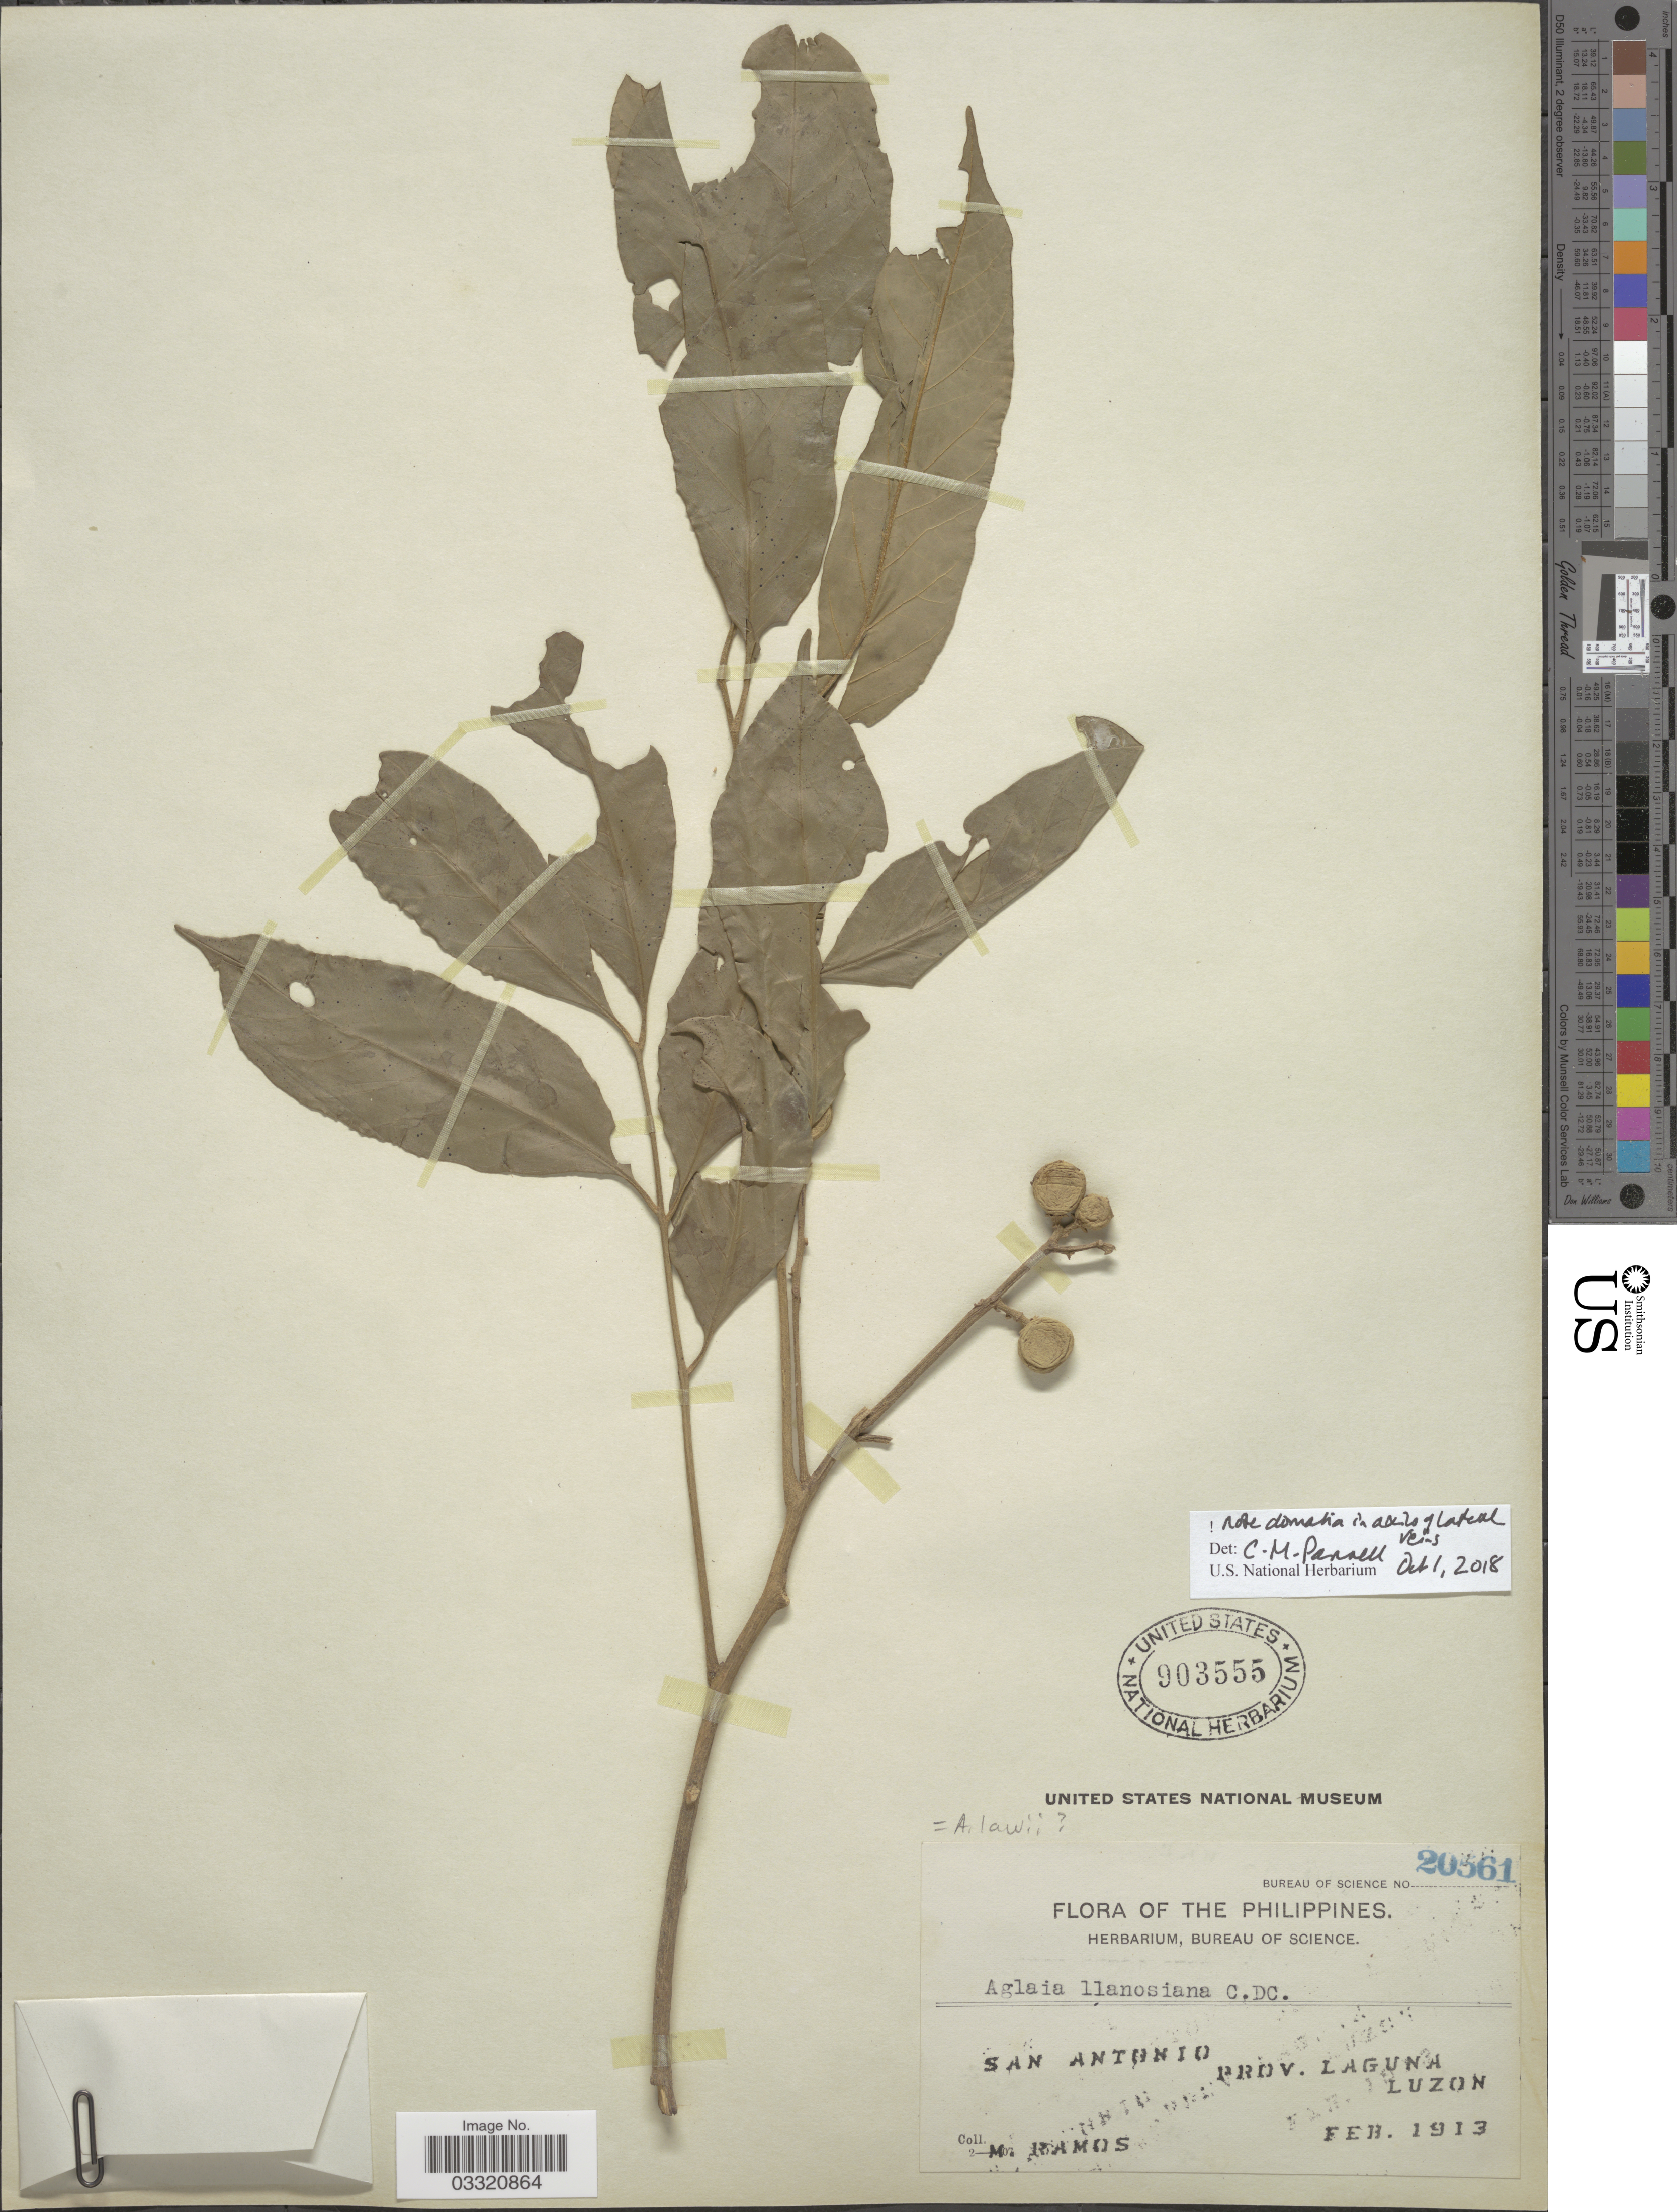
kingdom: Plantae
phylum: Tracheophyta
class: Magnoliopsida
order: Sapindales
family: Meliaceae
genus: Aglaia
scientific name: Aglaia lawii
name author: (Wight) C.J. Saldanha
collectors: M. Ramos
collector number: Bureau of Science 20561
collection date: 1913-02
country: Philippines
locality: San Antonio. Prov. Laguna, Luzon.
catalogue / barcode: US 903555